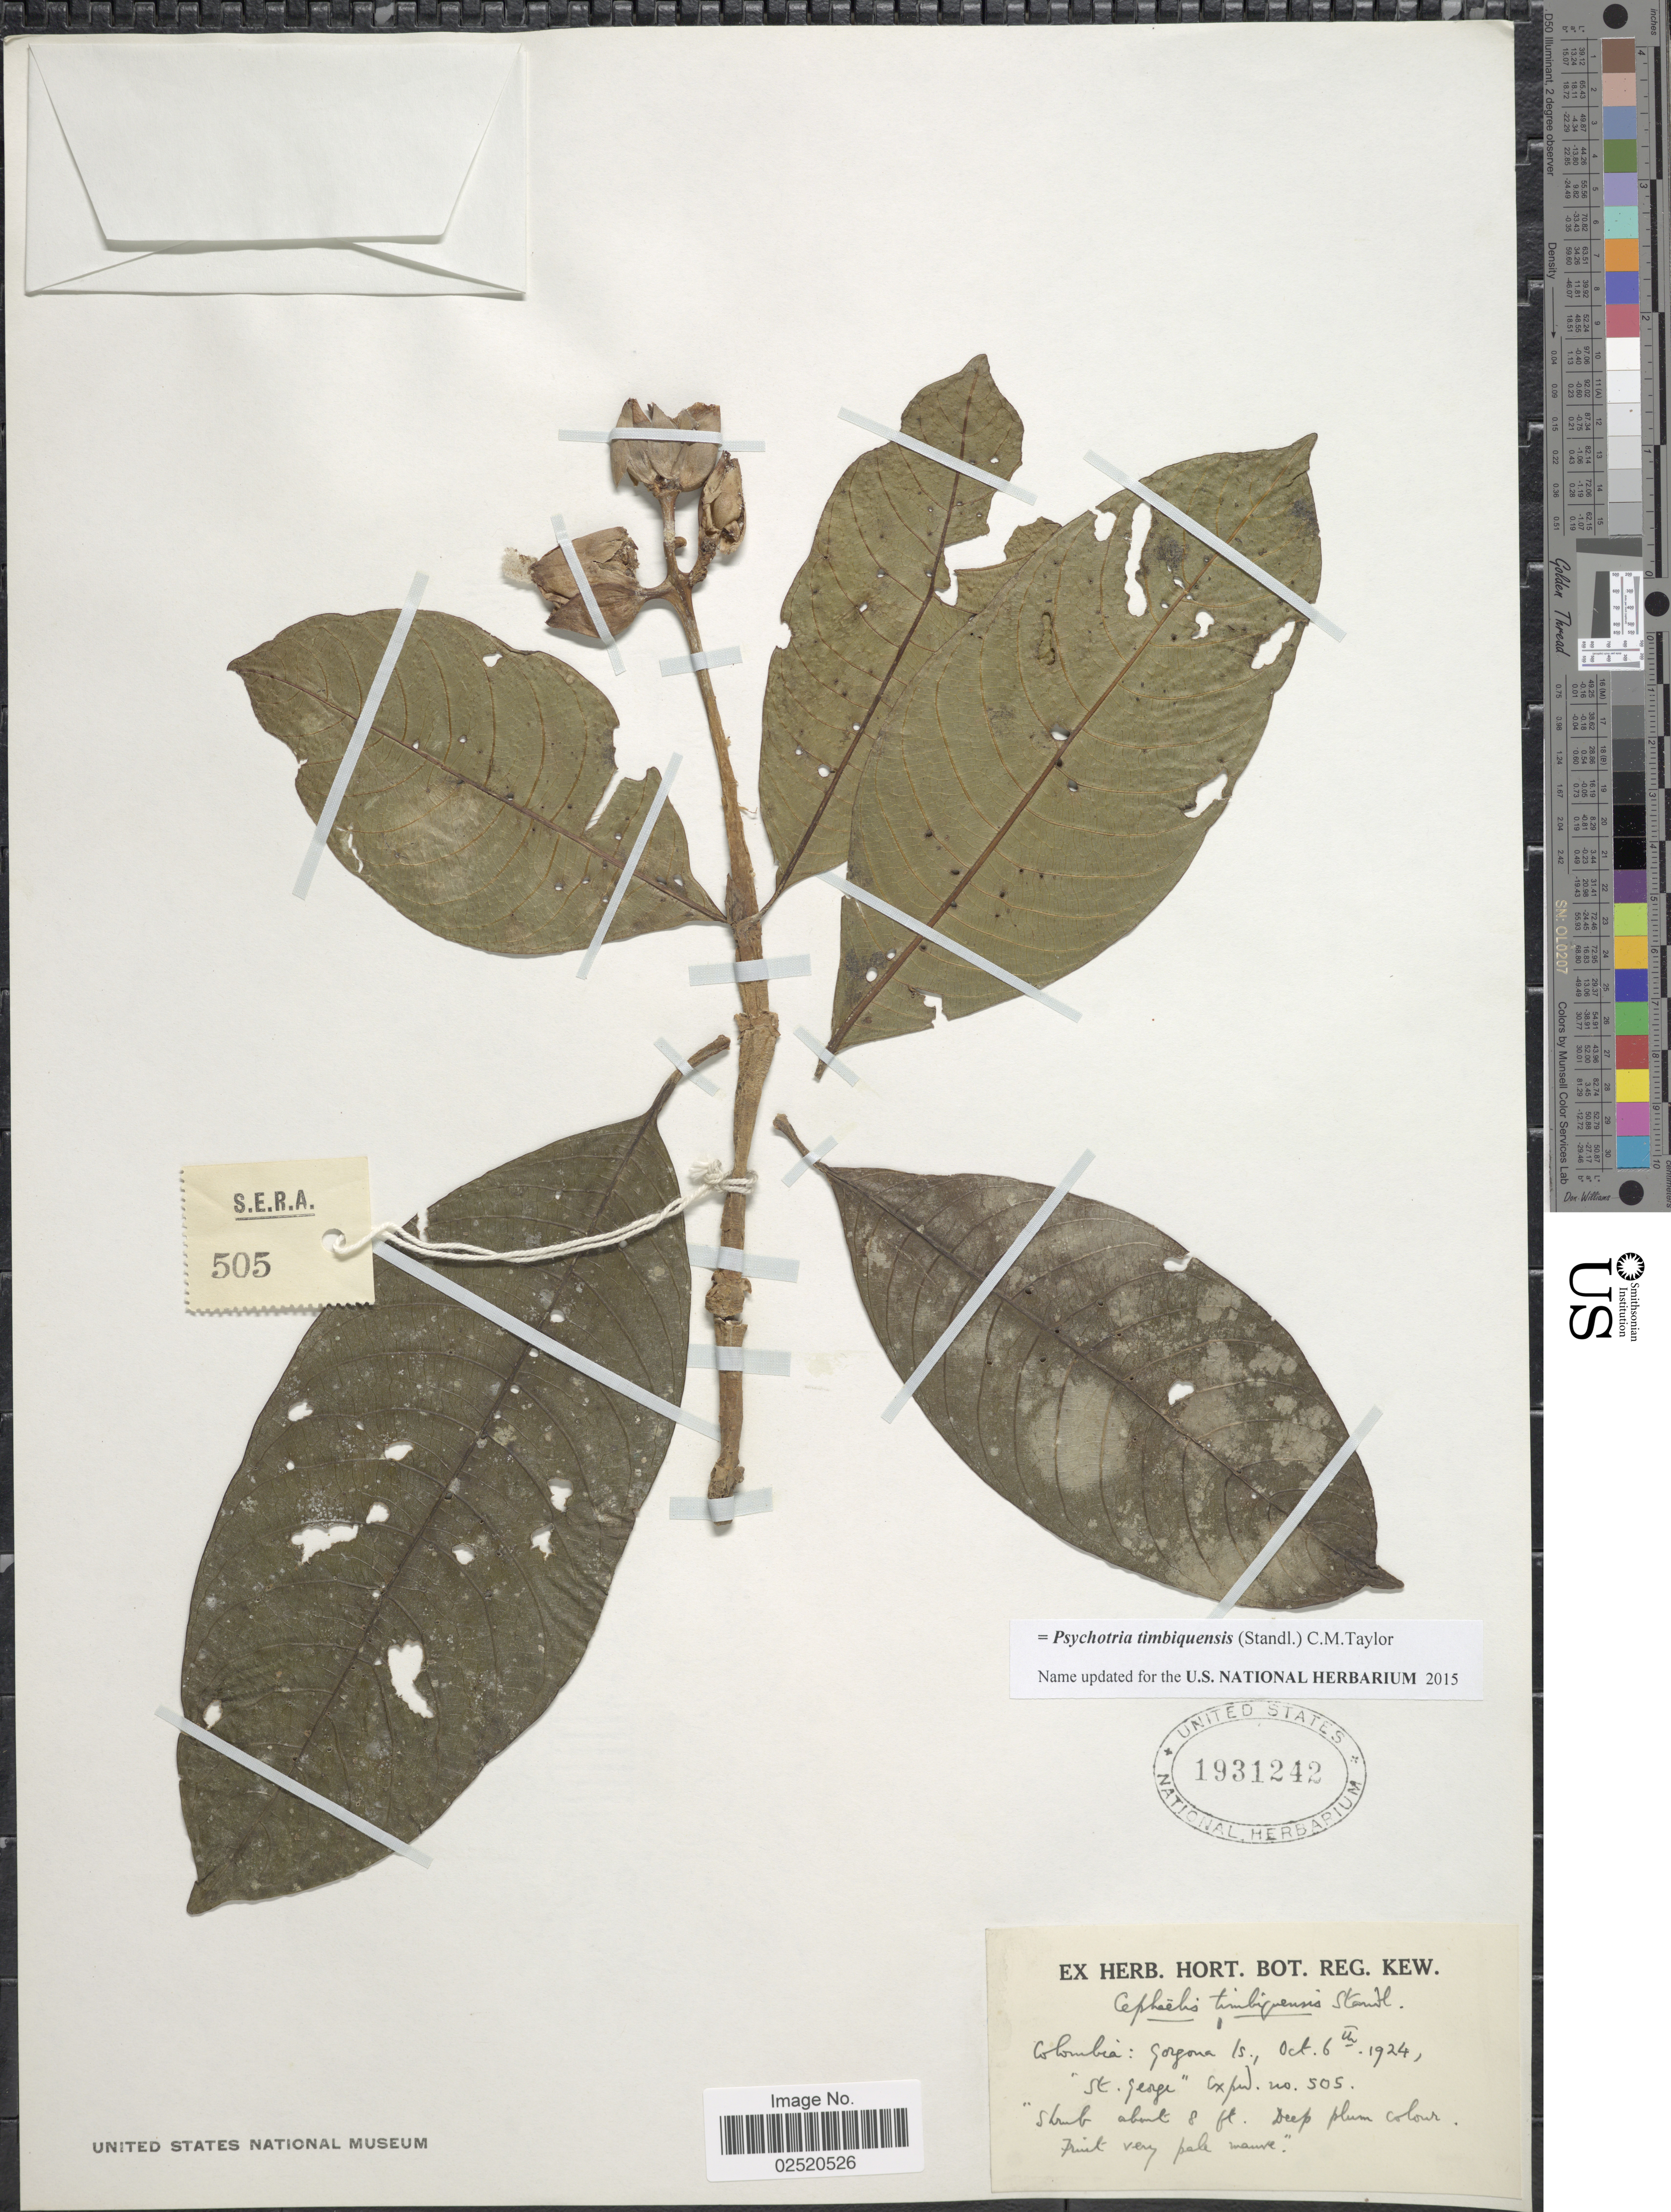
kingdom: Plantae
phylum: Tracheophyta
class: Magnoliopsida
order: Gentianales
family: Rubiaceae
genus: Psychotria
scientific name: Psychotria timbiquensis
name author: (Standl.) C.M. Taylor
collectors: St. George Exped.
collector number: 505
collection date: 1924-10-06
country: Colombia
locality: Gorgona Is.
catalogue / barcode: US 1931242